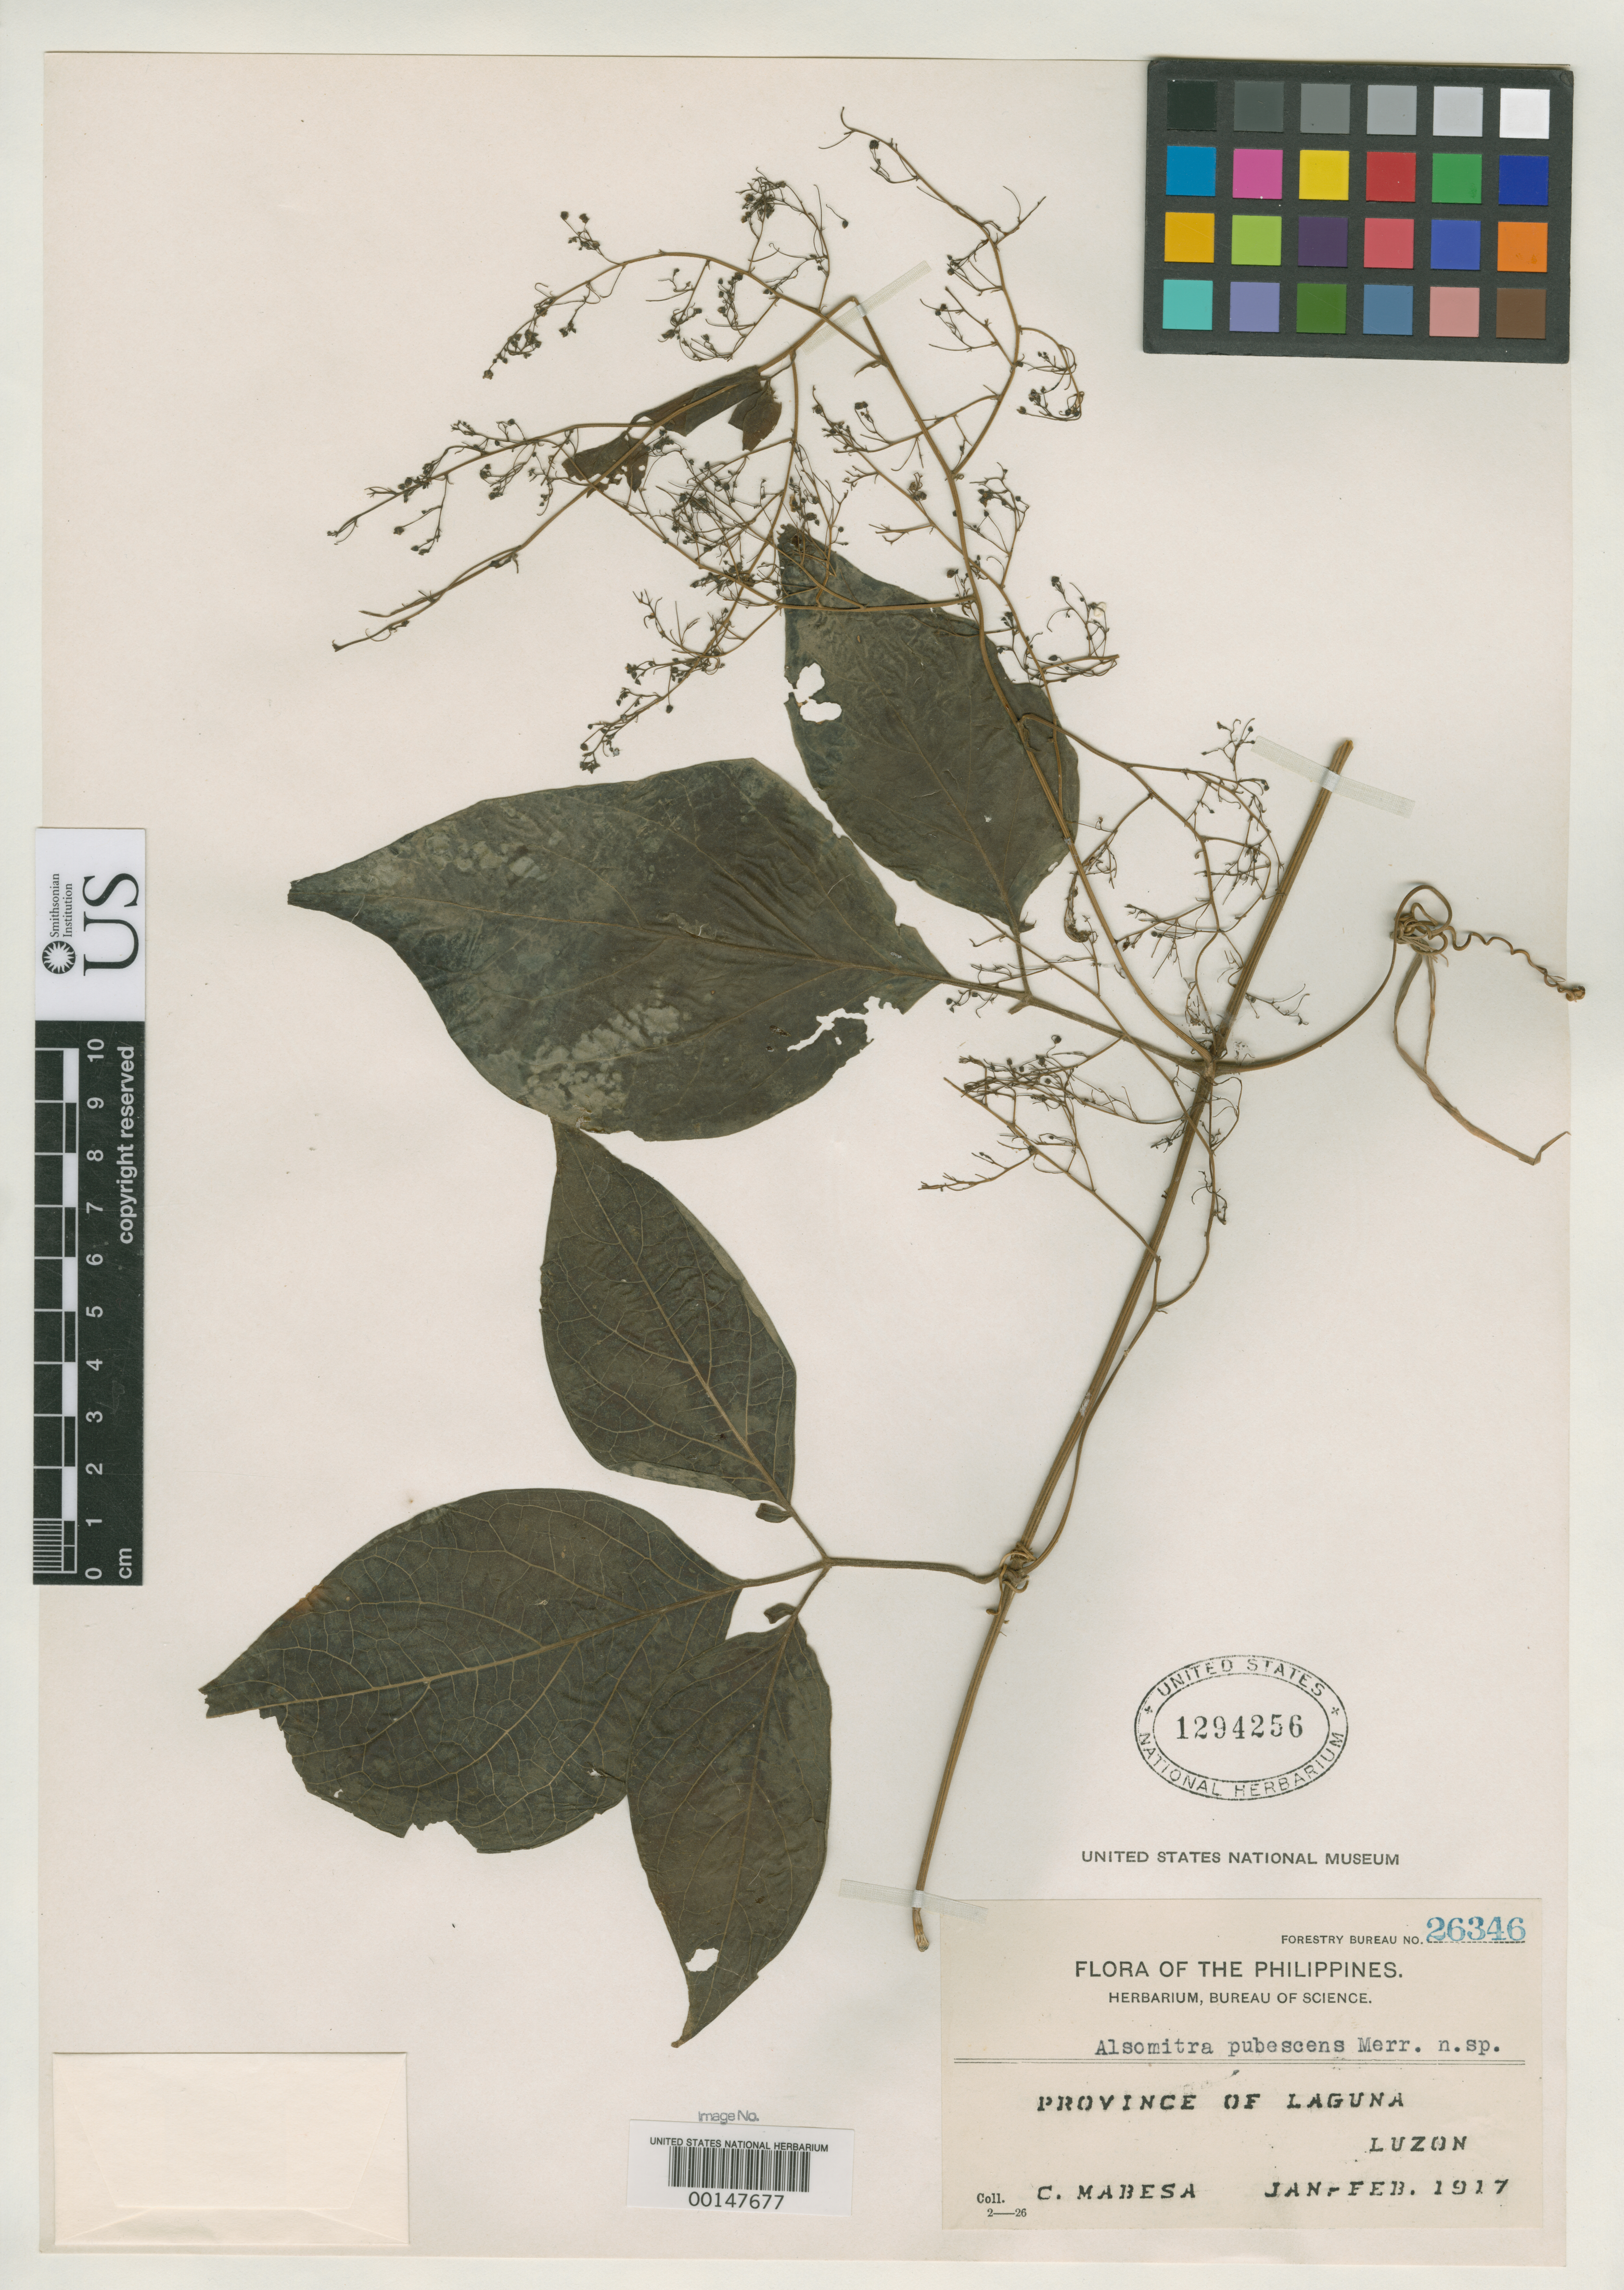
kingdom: Plantae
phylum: Tracheophyta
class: Magnoliopsida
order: Cucurbitales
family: Cucurbitaceae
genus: Alsomitra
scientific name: Alsomitra pubescens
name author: Merr.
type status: Isotype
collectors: C. Mabesa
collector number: For. Bur. 26346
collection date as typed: Jun 1917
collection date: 1917-06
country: Philippines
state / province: Calabarzon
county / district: Laguna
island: Luzon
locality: Mt. Maquiling.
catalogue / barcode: US 1294256